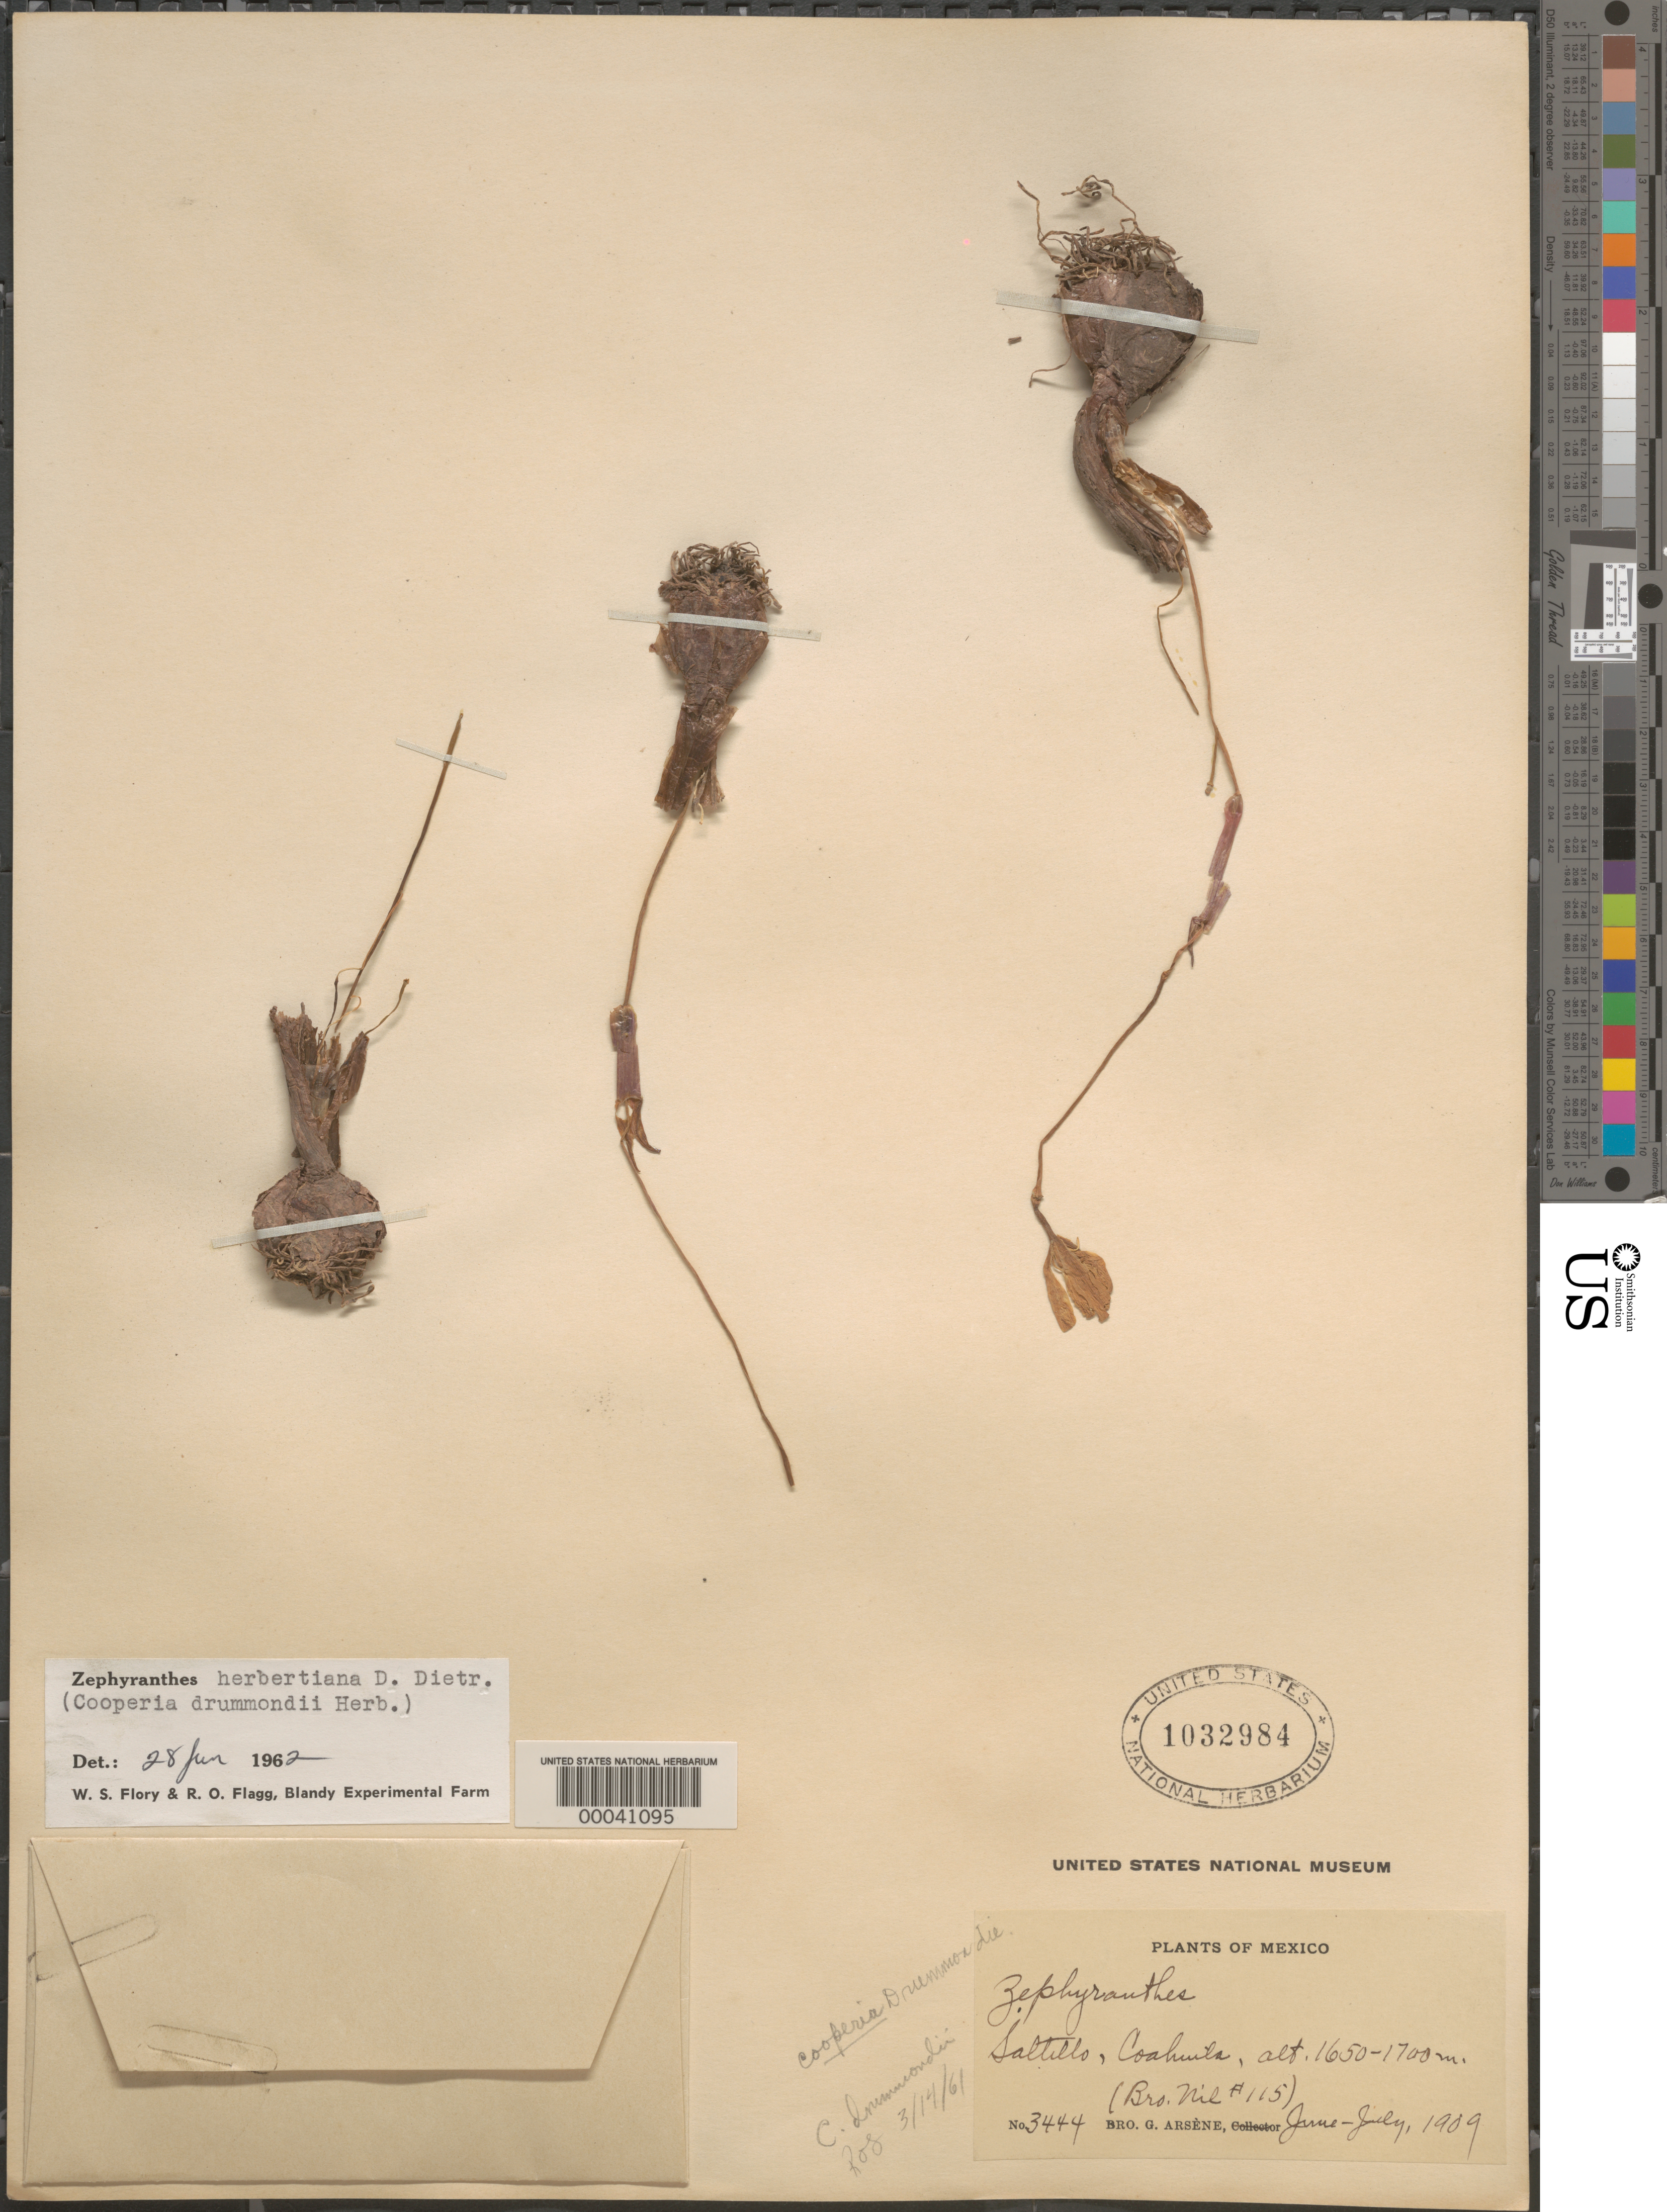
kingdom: Plantae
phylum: Tracheophyta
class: Liliopsida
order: Asparagales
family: Amaryllidaceae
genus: Zephyranthes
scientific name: Zephyranthes herbertiana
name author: D. Dietr.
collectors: Bro. Nil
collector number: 115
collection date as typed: Jun 1909 to -- Jun 1909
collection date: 1909-06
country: Mexico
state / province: Coahuila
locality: Saltillo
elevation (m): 1650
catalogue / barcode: US 1032984